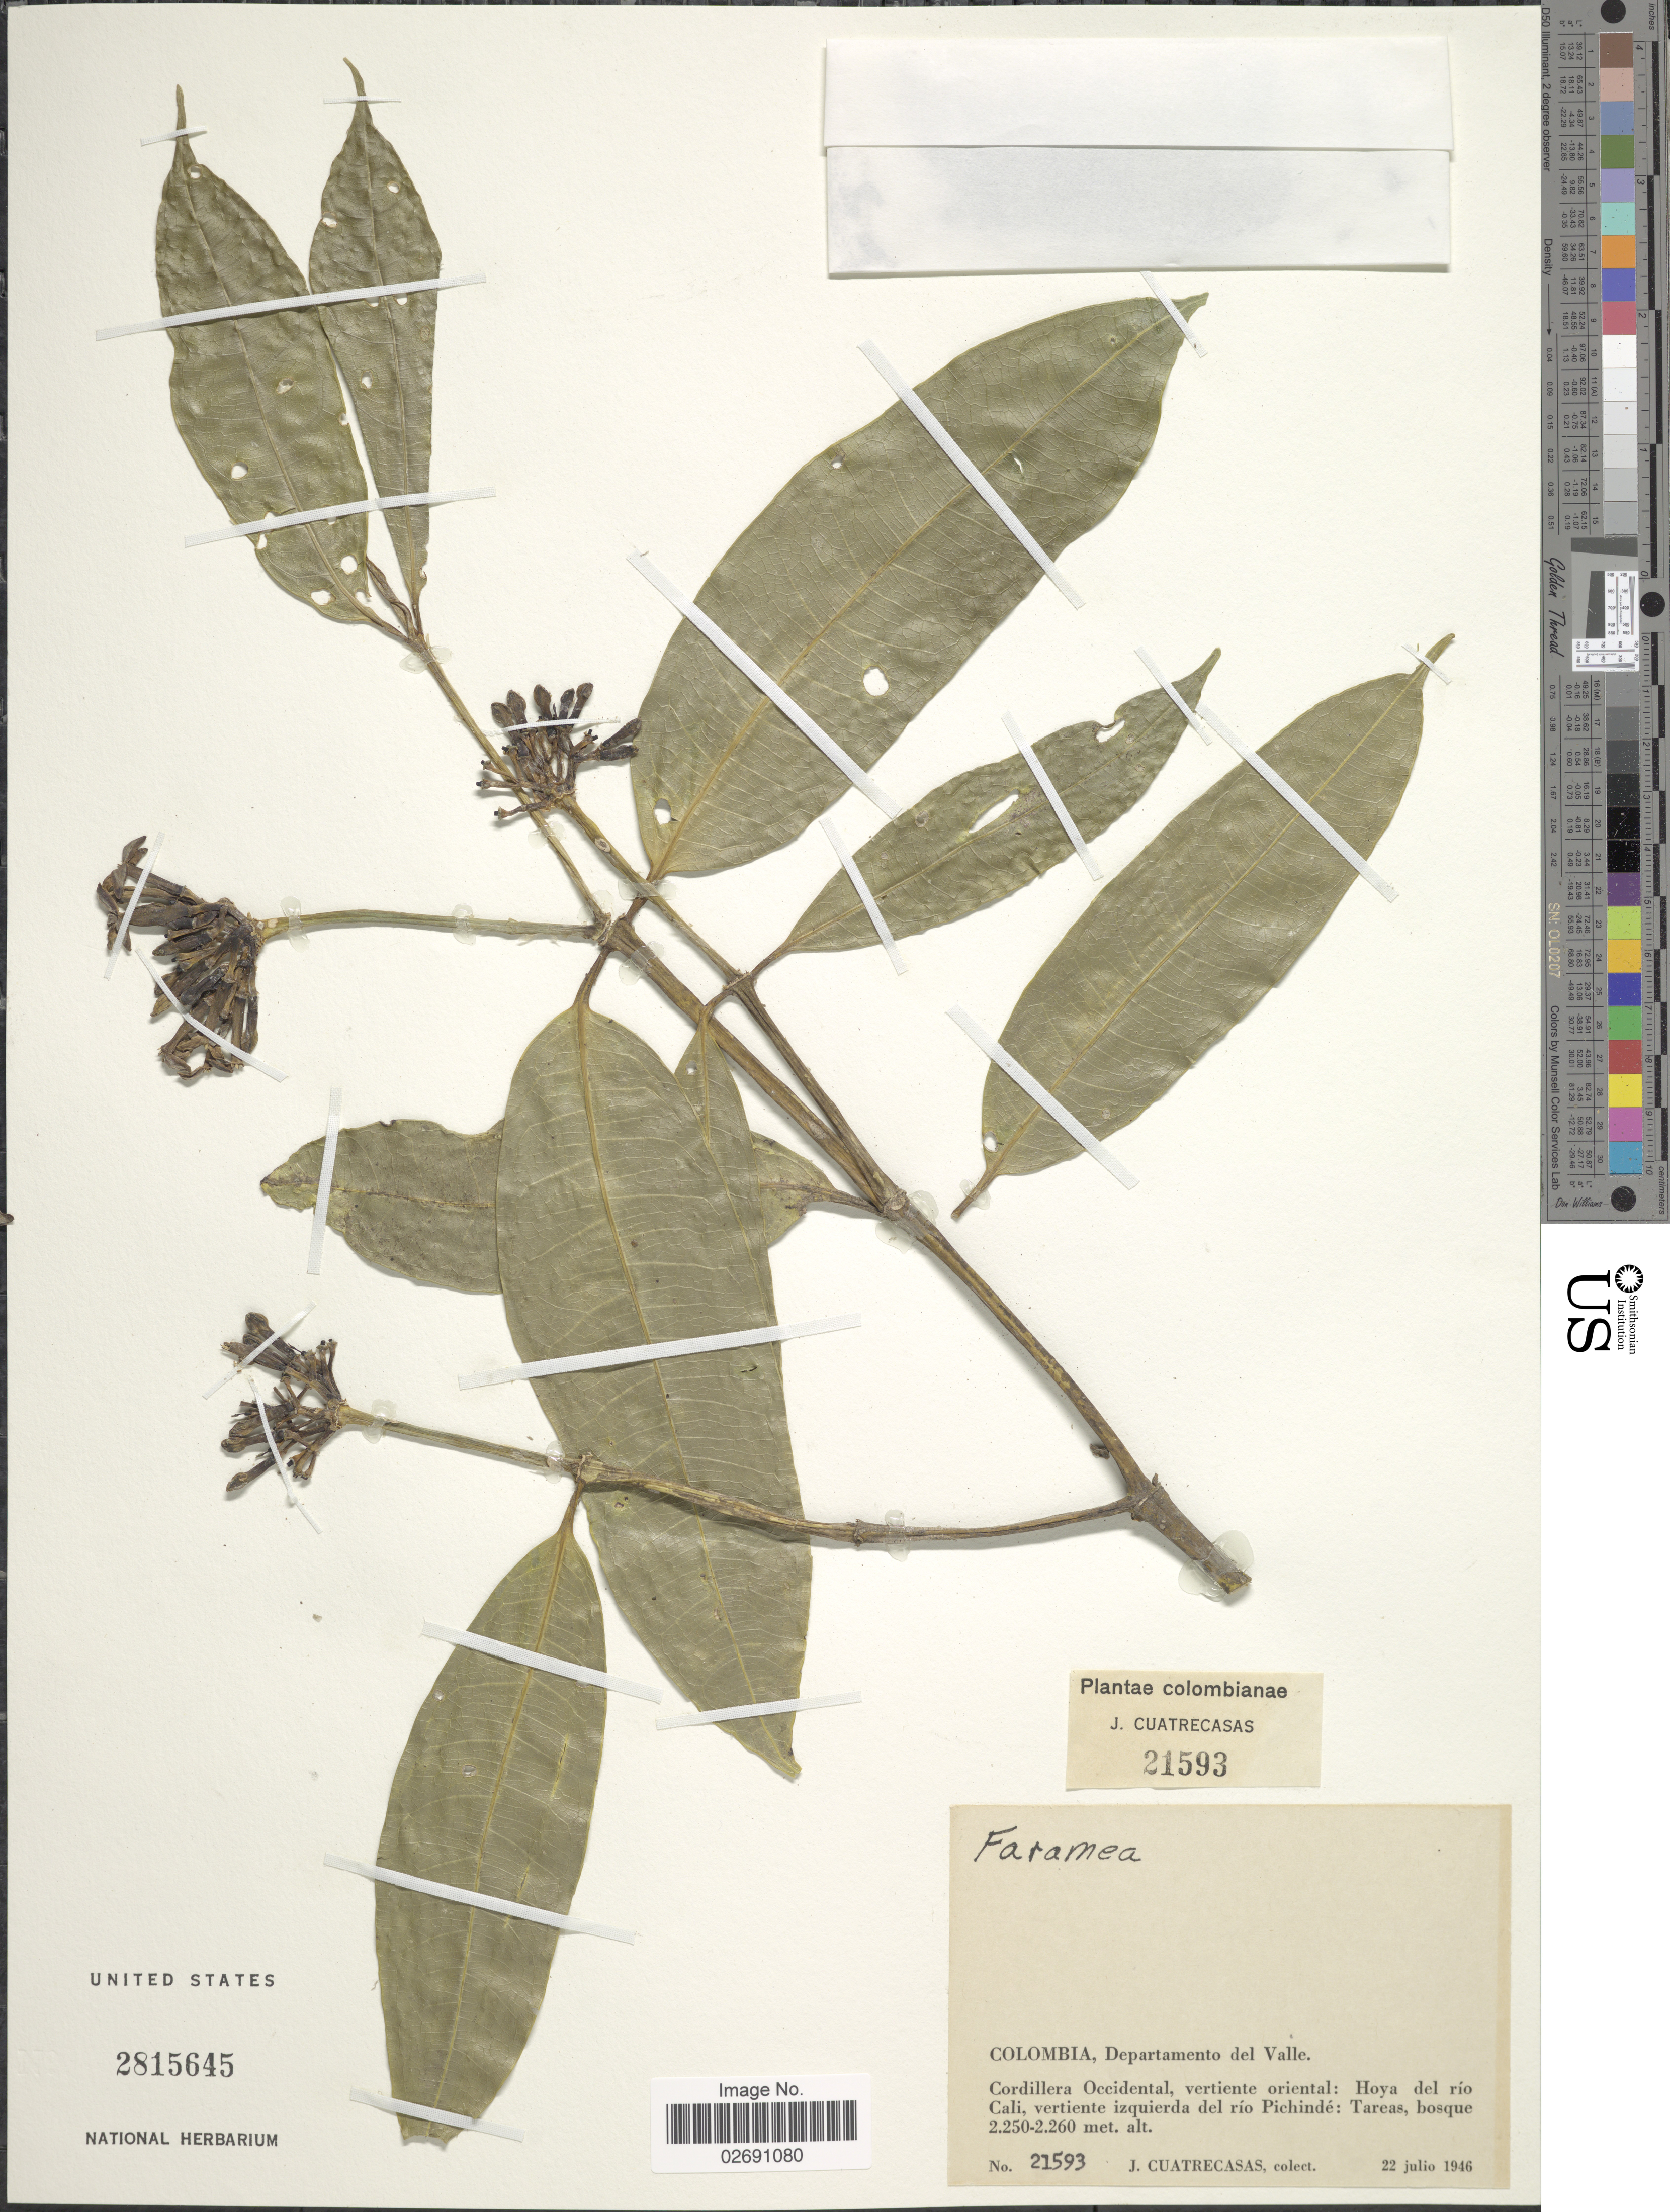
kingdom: Plantae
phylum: Tracheophyta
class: Magnoliopsida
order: Gentianales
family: Rubiaceae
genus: Faramea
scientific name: Faramea sp.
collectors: J. Cuatrecasas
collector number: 21593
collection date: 1946-07-22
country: Colombia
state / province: Valle del Cauca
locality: Departamento del Valle, Cordillera Occidental, vertiente oriental: Hoya del rio Cali, vertiente izqueirda del rio Pichinde: Tareas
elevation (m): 2250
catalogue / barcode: US 2815645